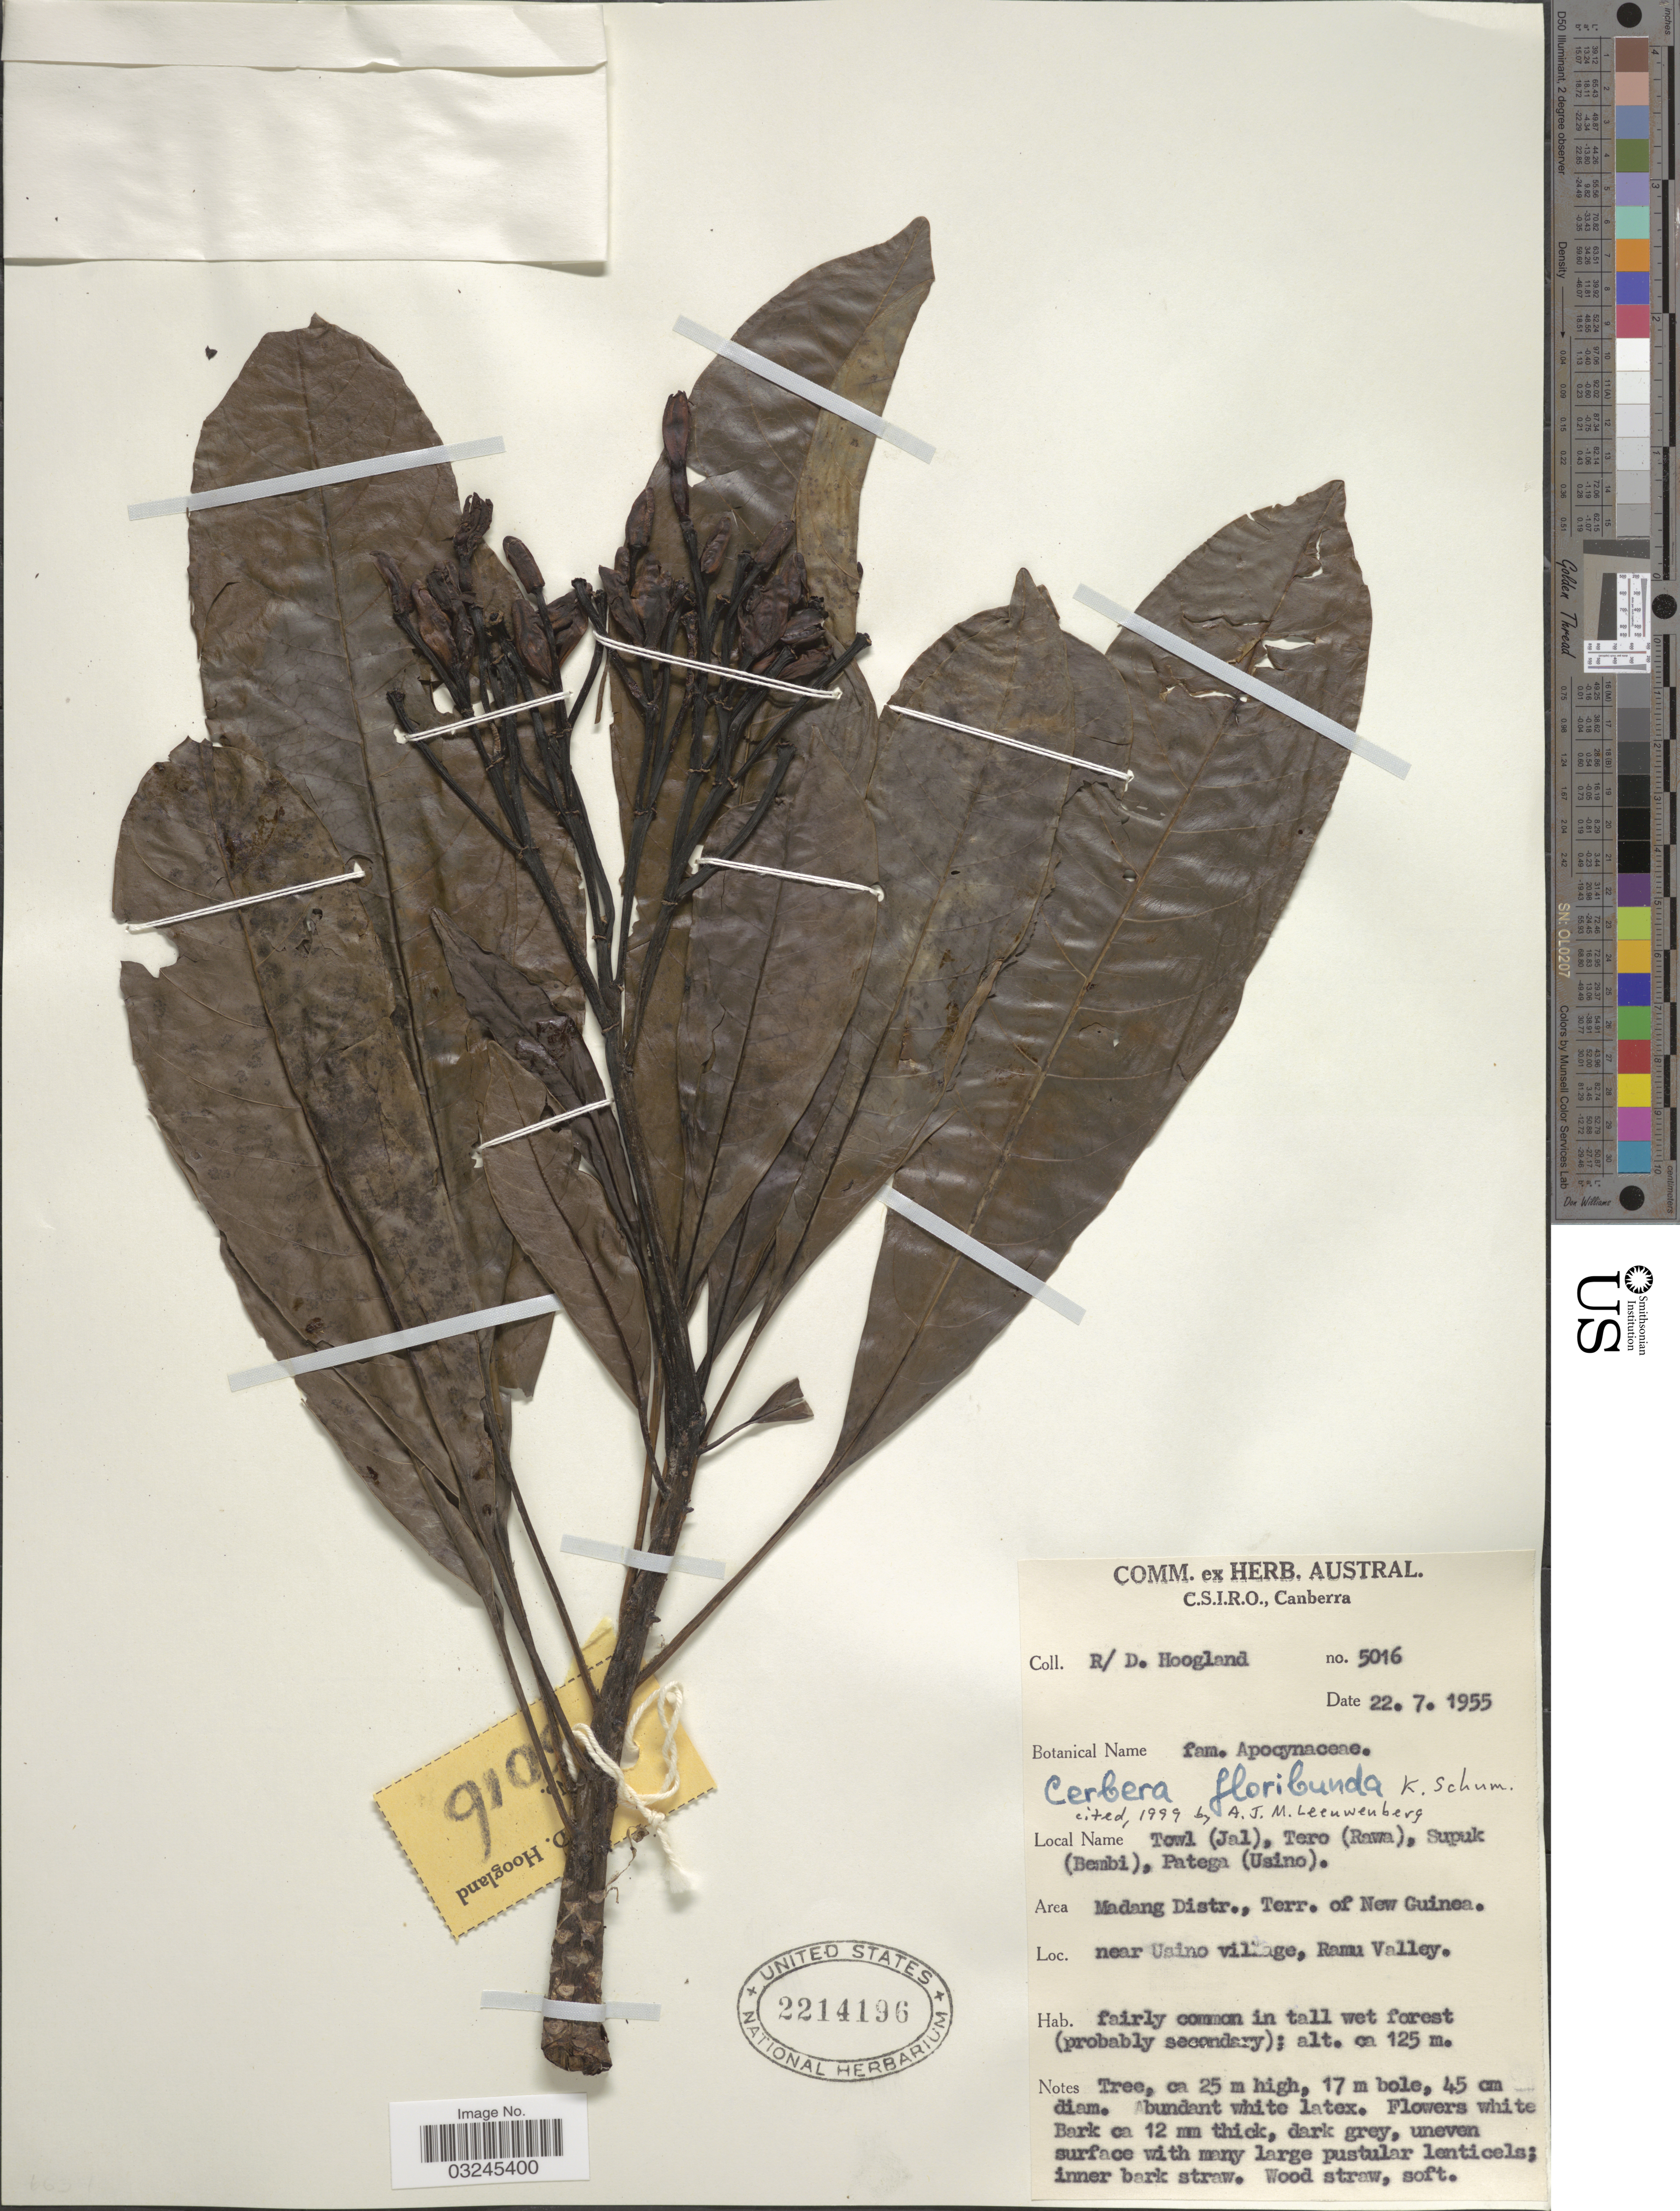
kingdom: Plantae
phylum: Tracheophyta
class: Magnoliopsida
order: Gentianales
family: Apocynaceae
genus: Cerbera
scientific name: Cerbera floribunda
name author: K. Schum.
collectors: R. D. Hoogland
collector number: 5016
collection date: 1955-07-22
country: Papua New Guinea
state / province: Madang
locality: Area Madang Distr., Terr. of New Guinea. Near Usino village, Ramu Valley.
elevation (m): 125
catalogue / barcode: US 2214196